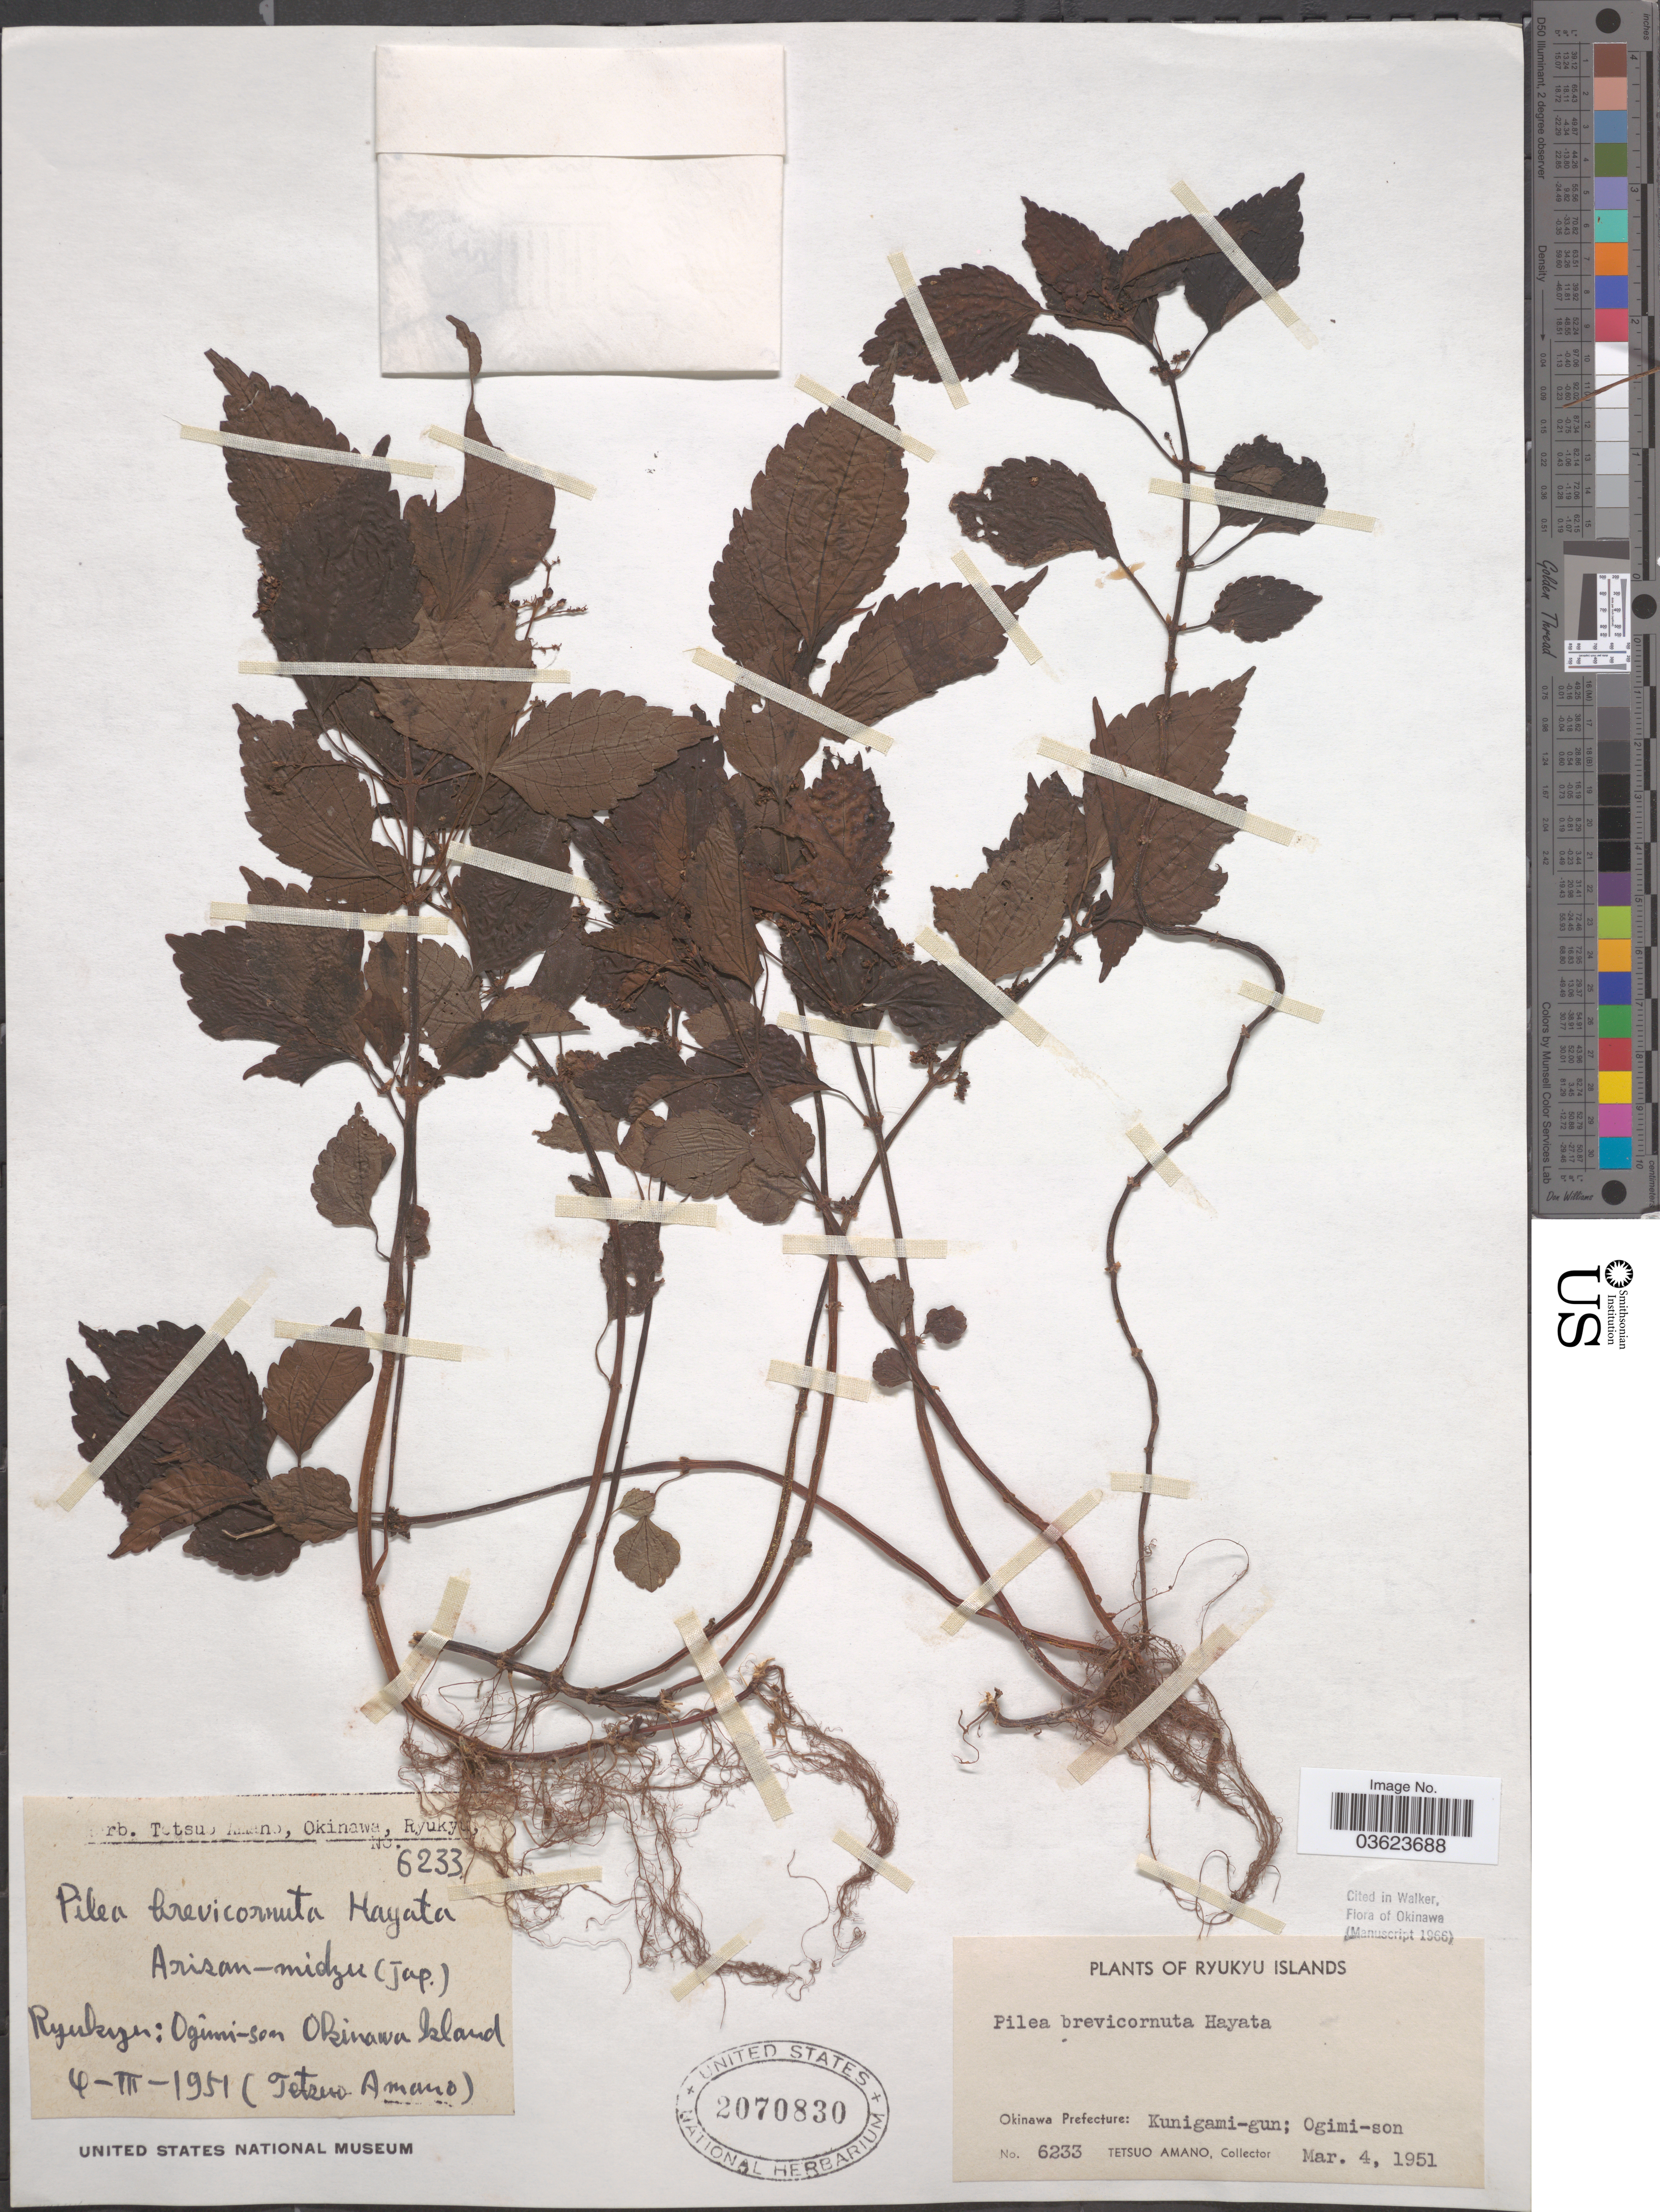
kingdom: Plantae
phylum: Tracheophyta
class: Magnoliopsida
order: Rosales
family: Urticaceae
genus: Pilea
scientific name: Pilea brevicornuta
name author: Hayata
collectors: T. Amano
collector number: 6233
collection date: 1951-03-04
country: Japan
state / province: Okinawa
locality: Ryukyu Islands. Okinawa Prefecture: Kunigami-gun; Ogimi-son. Okinawa Island.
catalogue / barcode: US 2070830